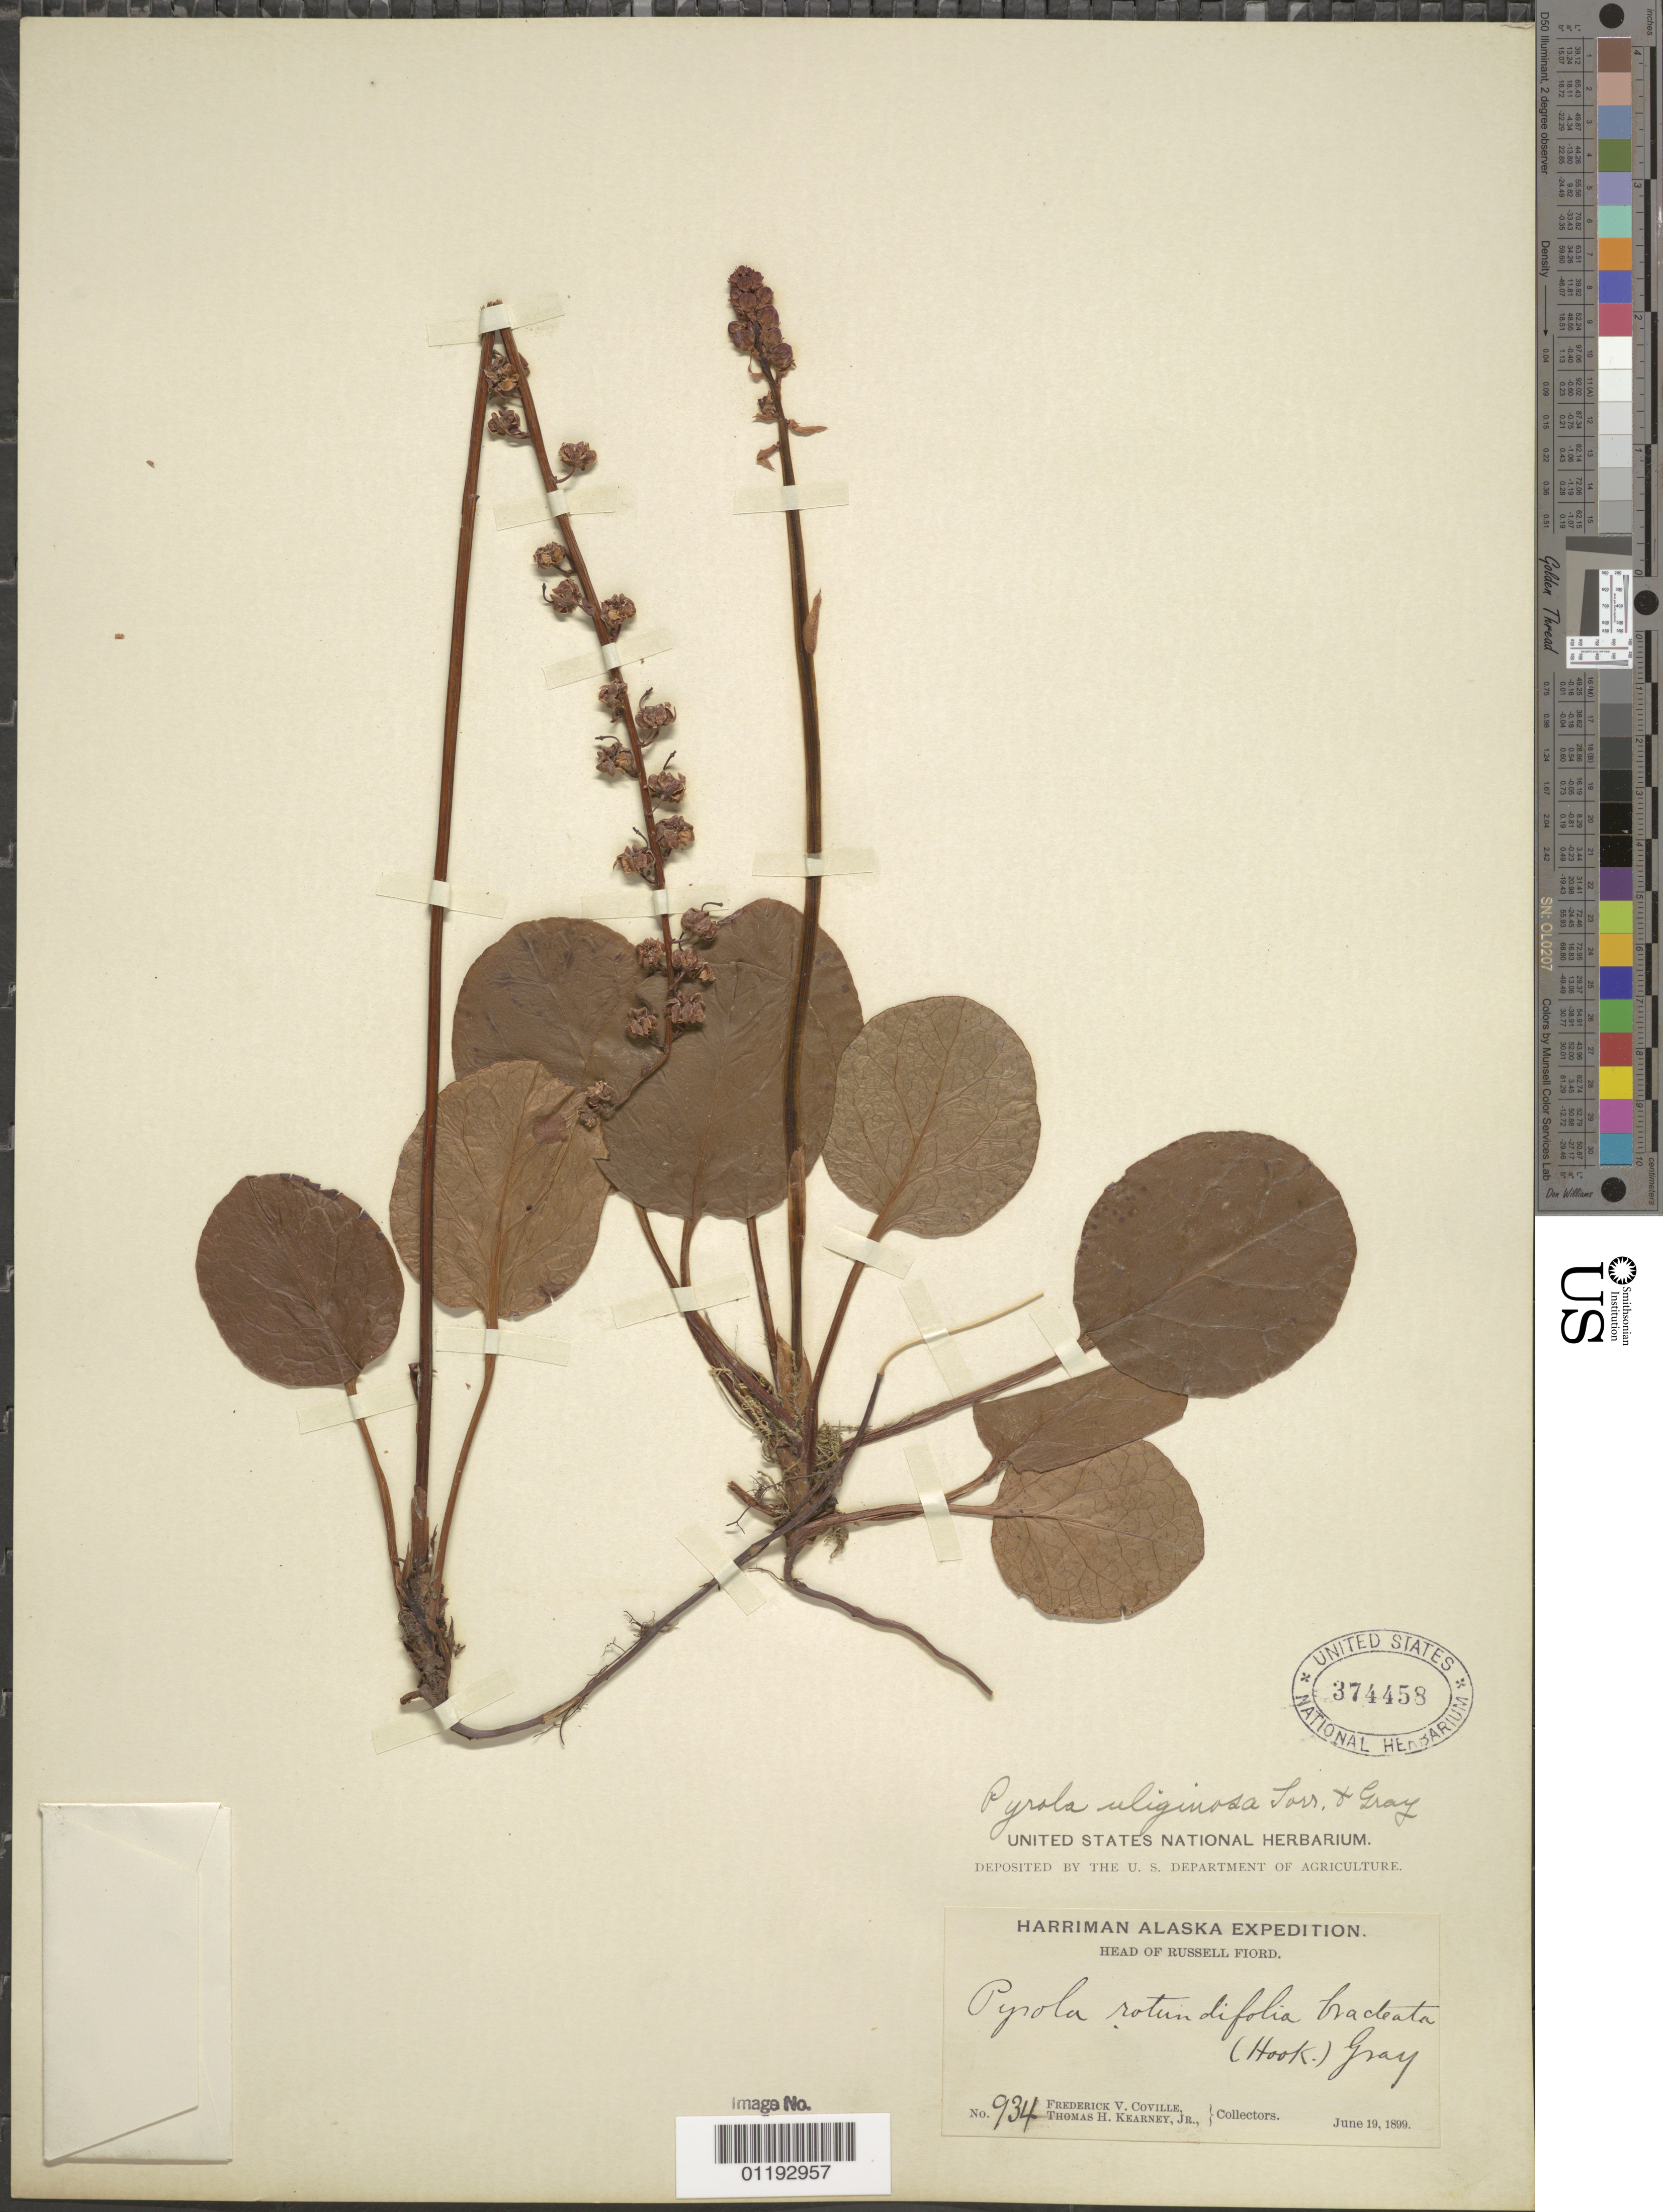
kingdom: Plantae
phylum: Tracheophyta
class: Magnoliopsida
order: Ericales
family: Ericaceae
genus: Pyrola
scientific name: Pyrola asarifolia var. uliginosa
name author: (Torr. & A. Gray) A. Gray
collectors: F. V. Coville & T. H. Kearney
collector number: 934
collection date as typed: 19 Jun 1899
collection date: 1899-06-19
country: United States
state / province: Alaska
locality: Head of Russell Fjord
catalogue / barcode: US 374458